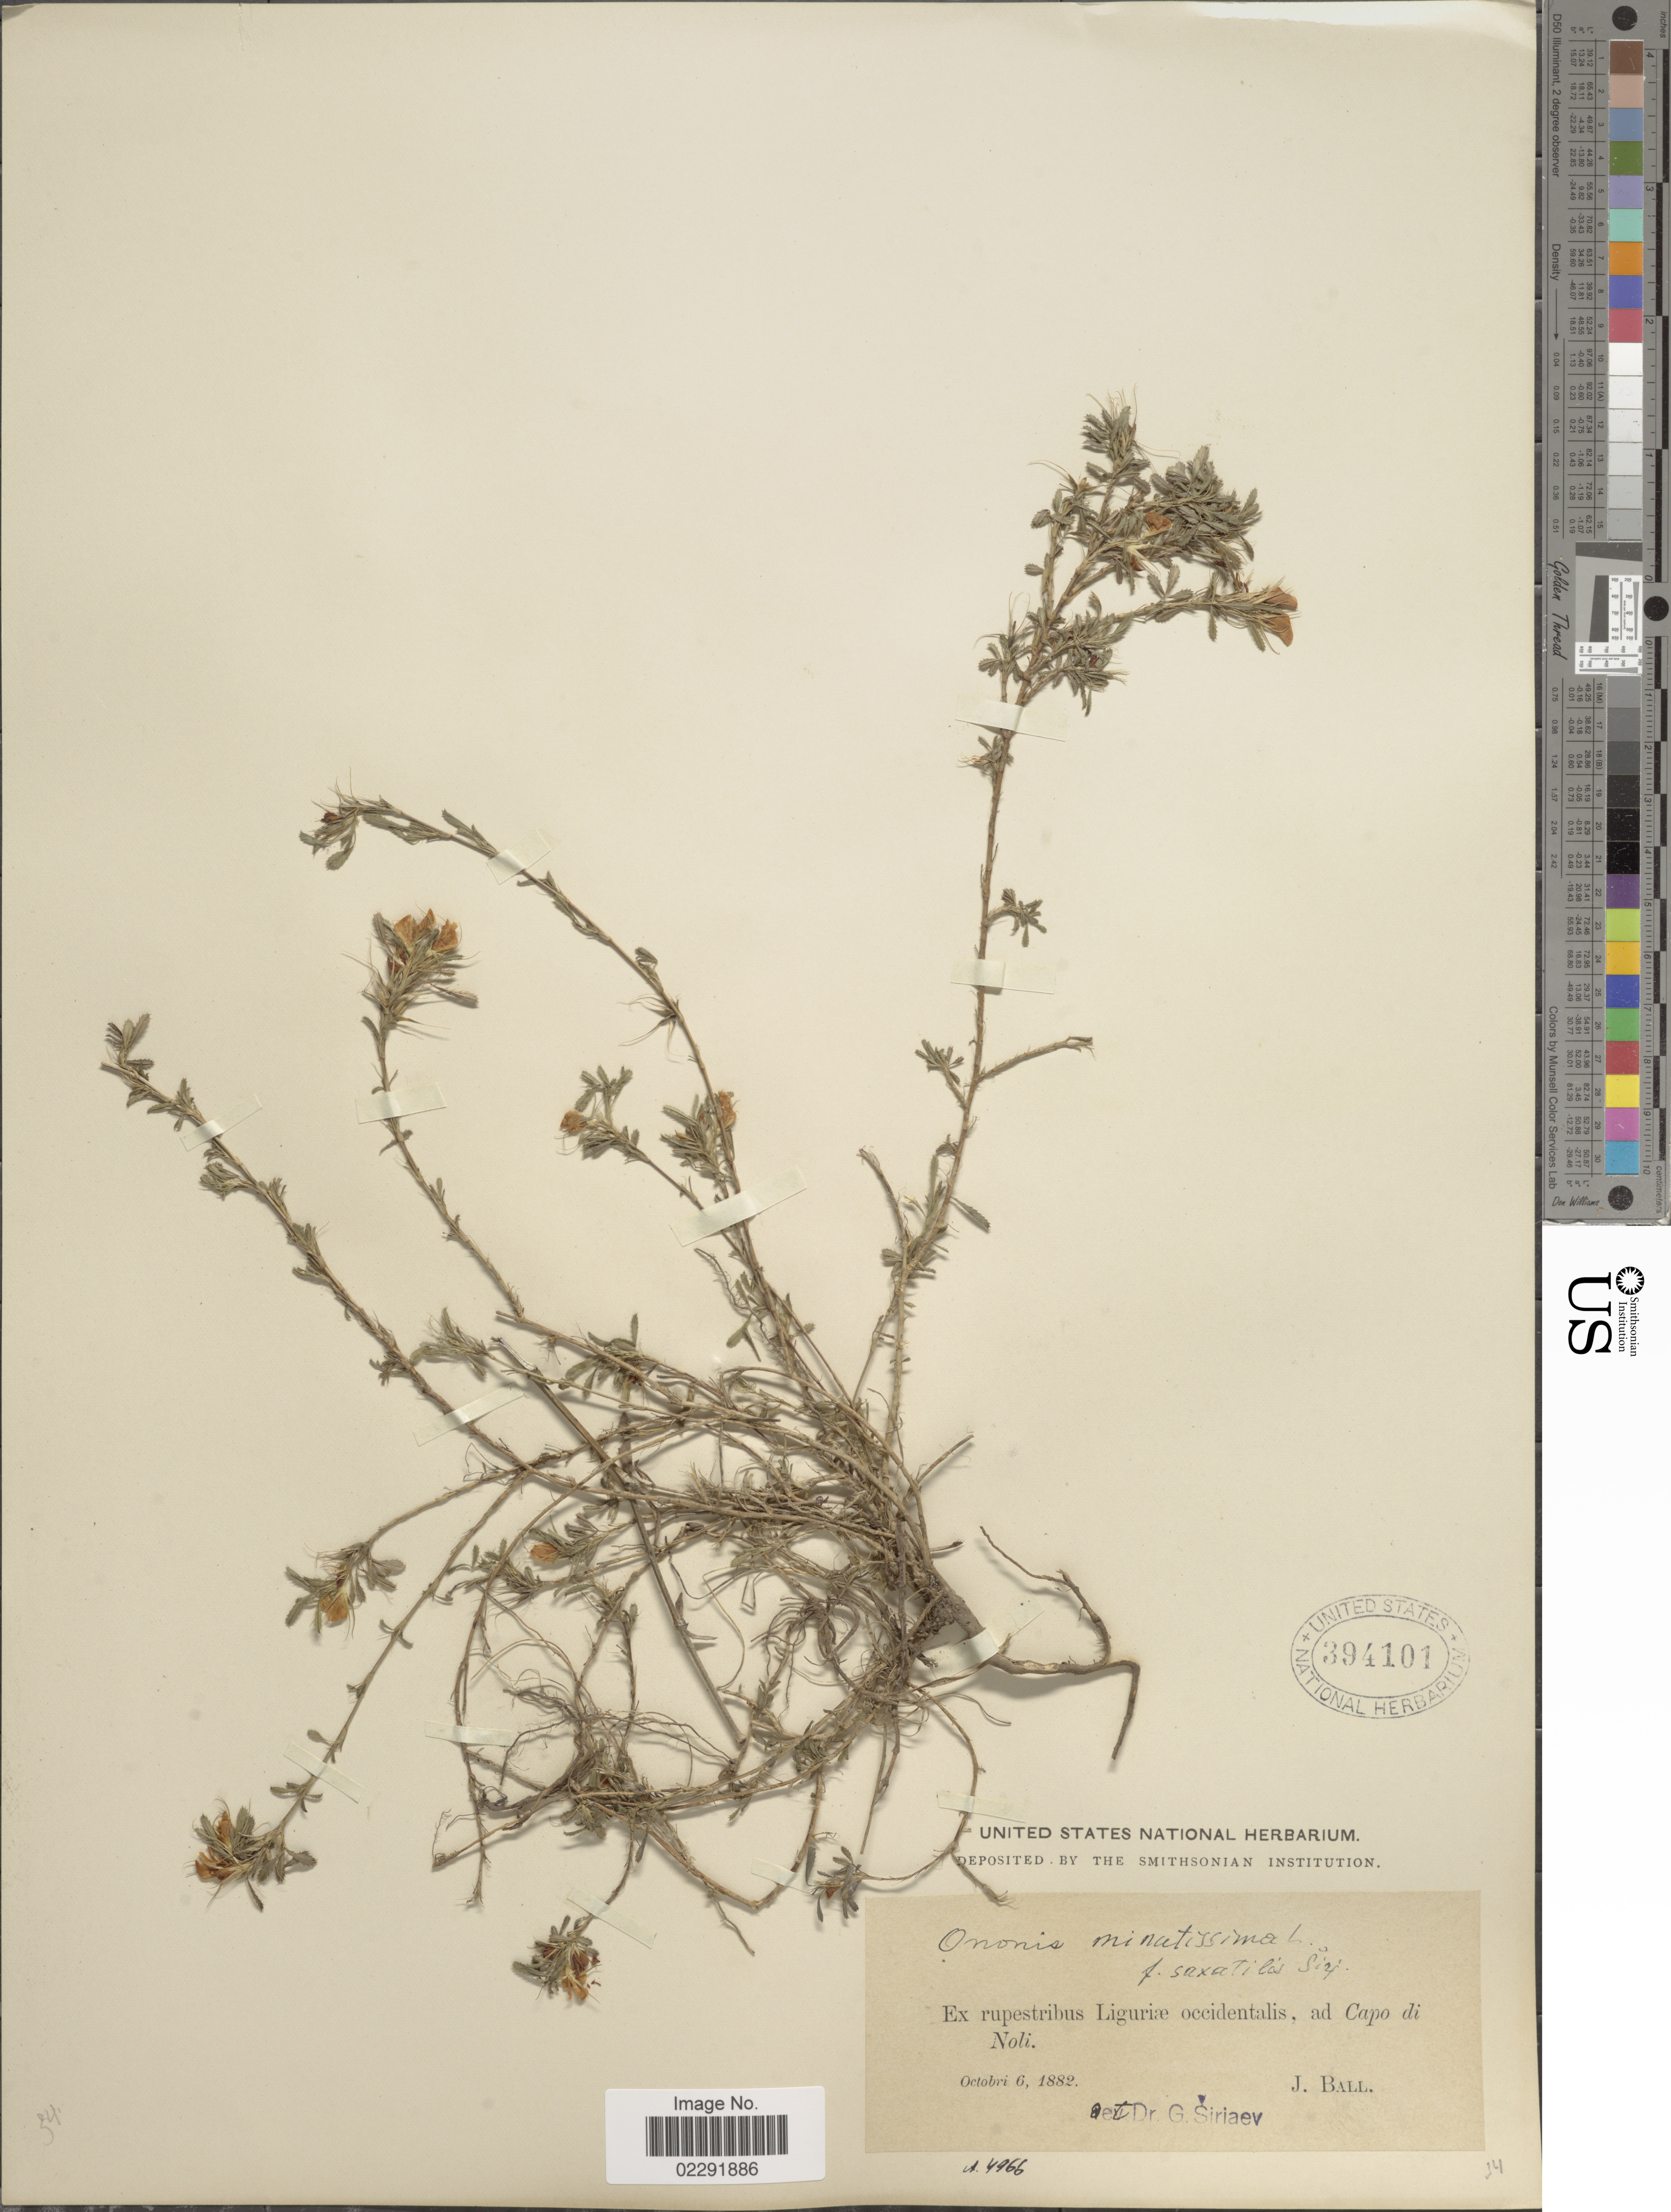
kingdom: Plantae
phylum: Tracheophyta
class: Magnoliopsida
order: Fabales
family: Fabaceae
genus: Ononis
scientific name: Ononis minutissima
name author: L.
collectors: J. Ball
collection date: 1882-10-06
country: Italy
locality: Ex rupestribus Liguriae occidentalis, ad Capo di Noli.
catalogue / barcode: US 394101